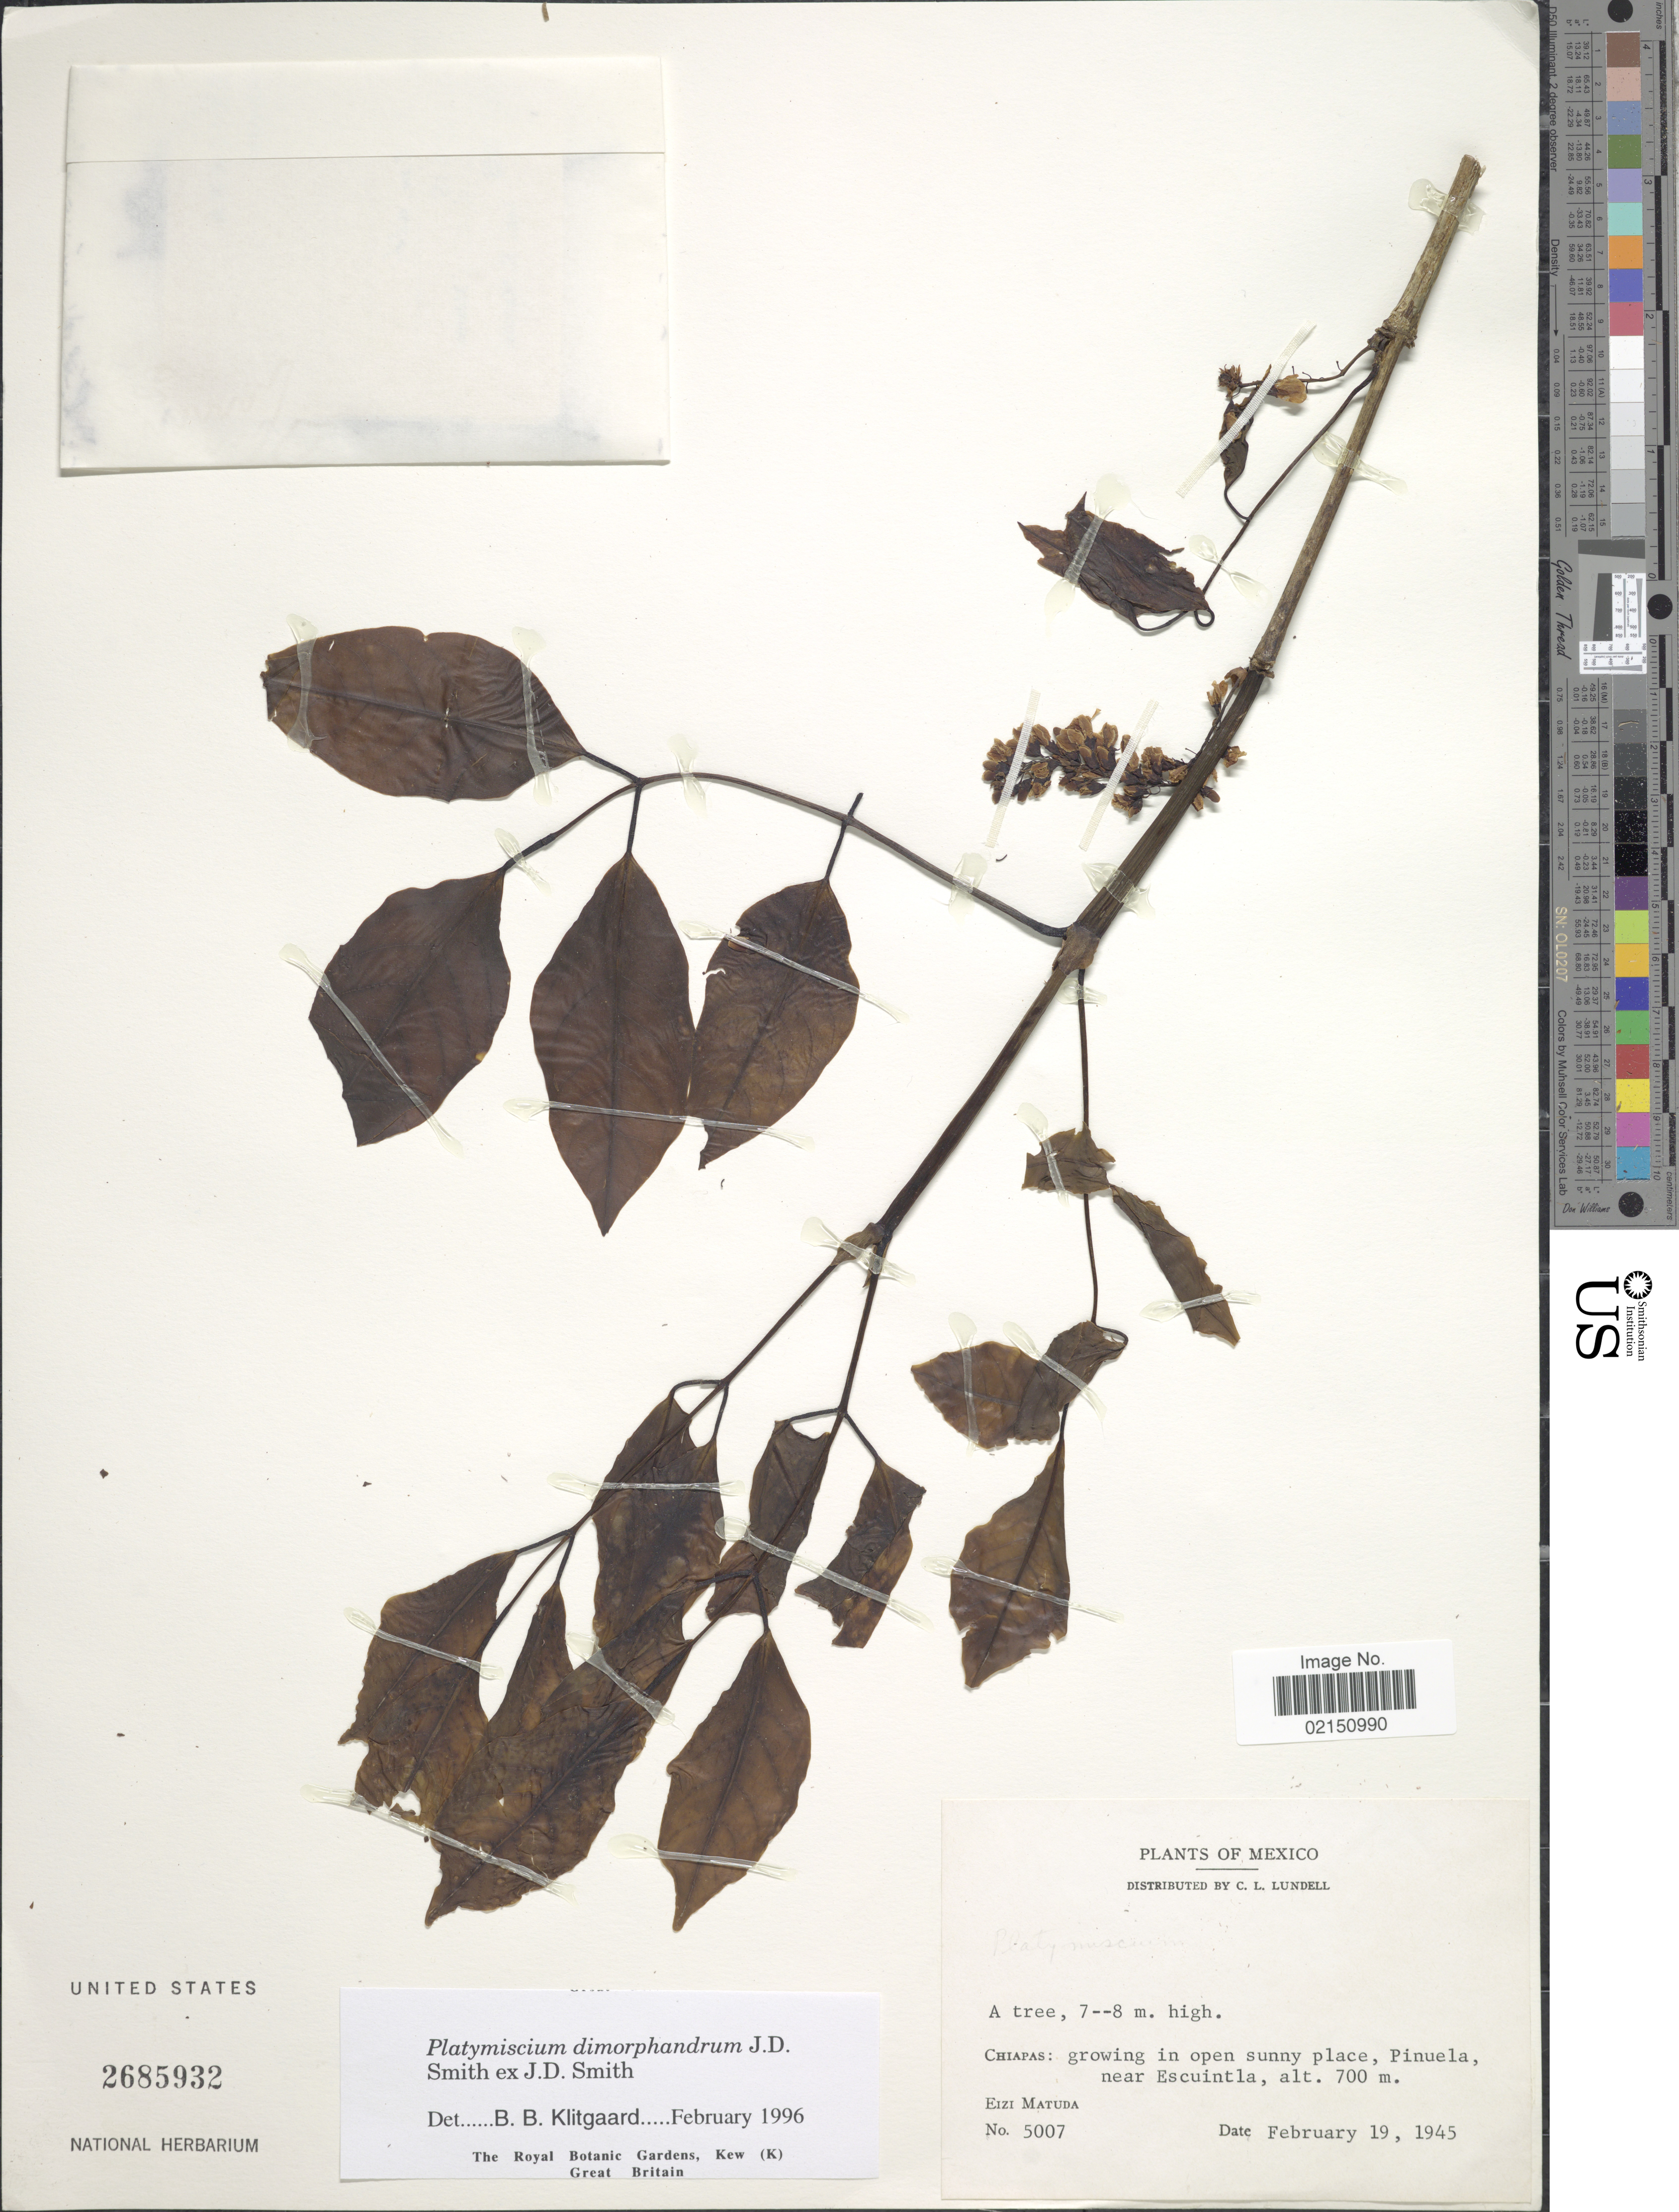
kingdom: Plantae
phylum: Tracheophyta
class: Magnoliopsida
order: Fabales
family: Fabaceae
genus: Platymiscium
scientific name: Platymiscium dimorphandrum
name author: Donn. Sm.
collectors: E. Matuda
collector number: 5007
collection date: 1945-02-19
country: Mexico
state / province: Chiapas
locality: Growing in open sunny places, Pinuela, near Escuintla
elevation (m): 700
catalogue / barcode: US 2685932